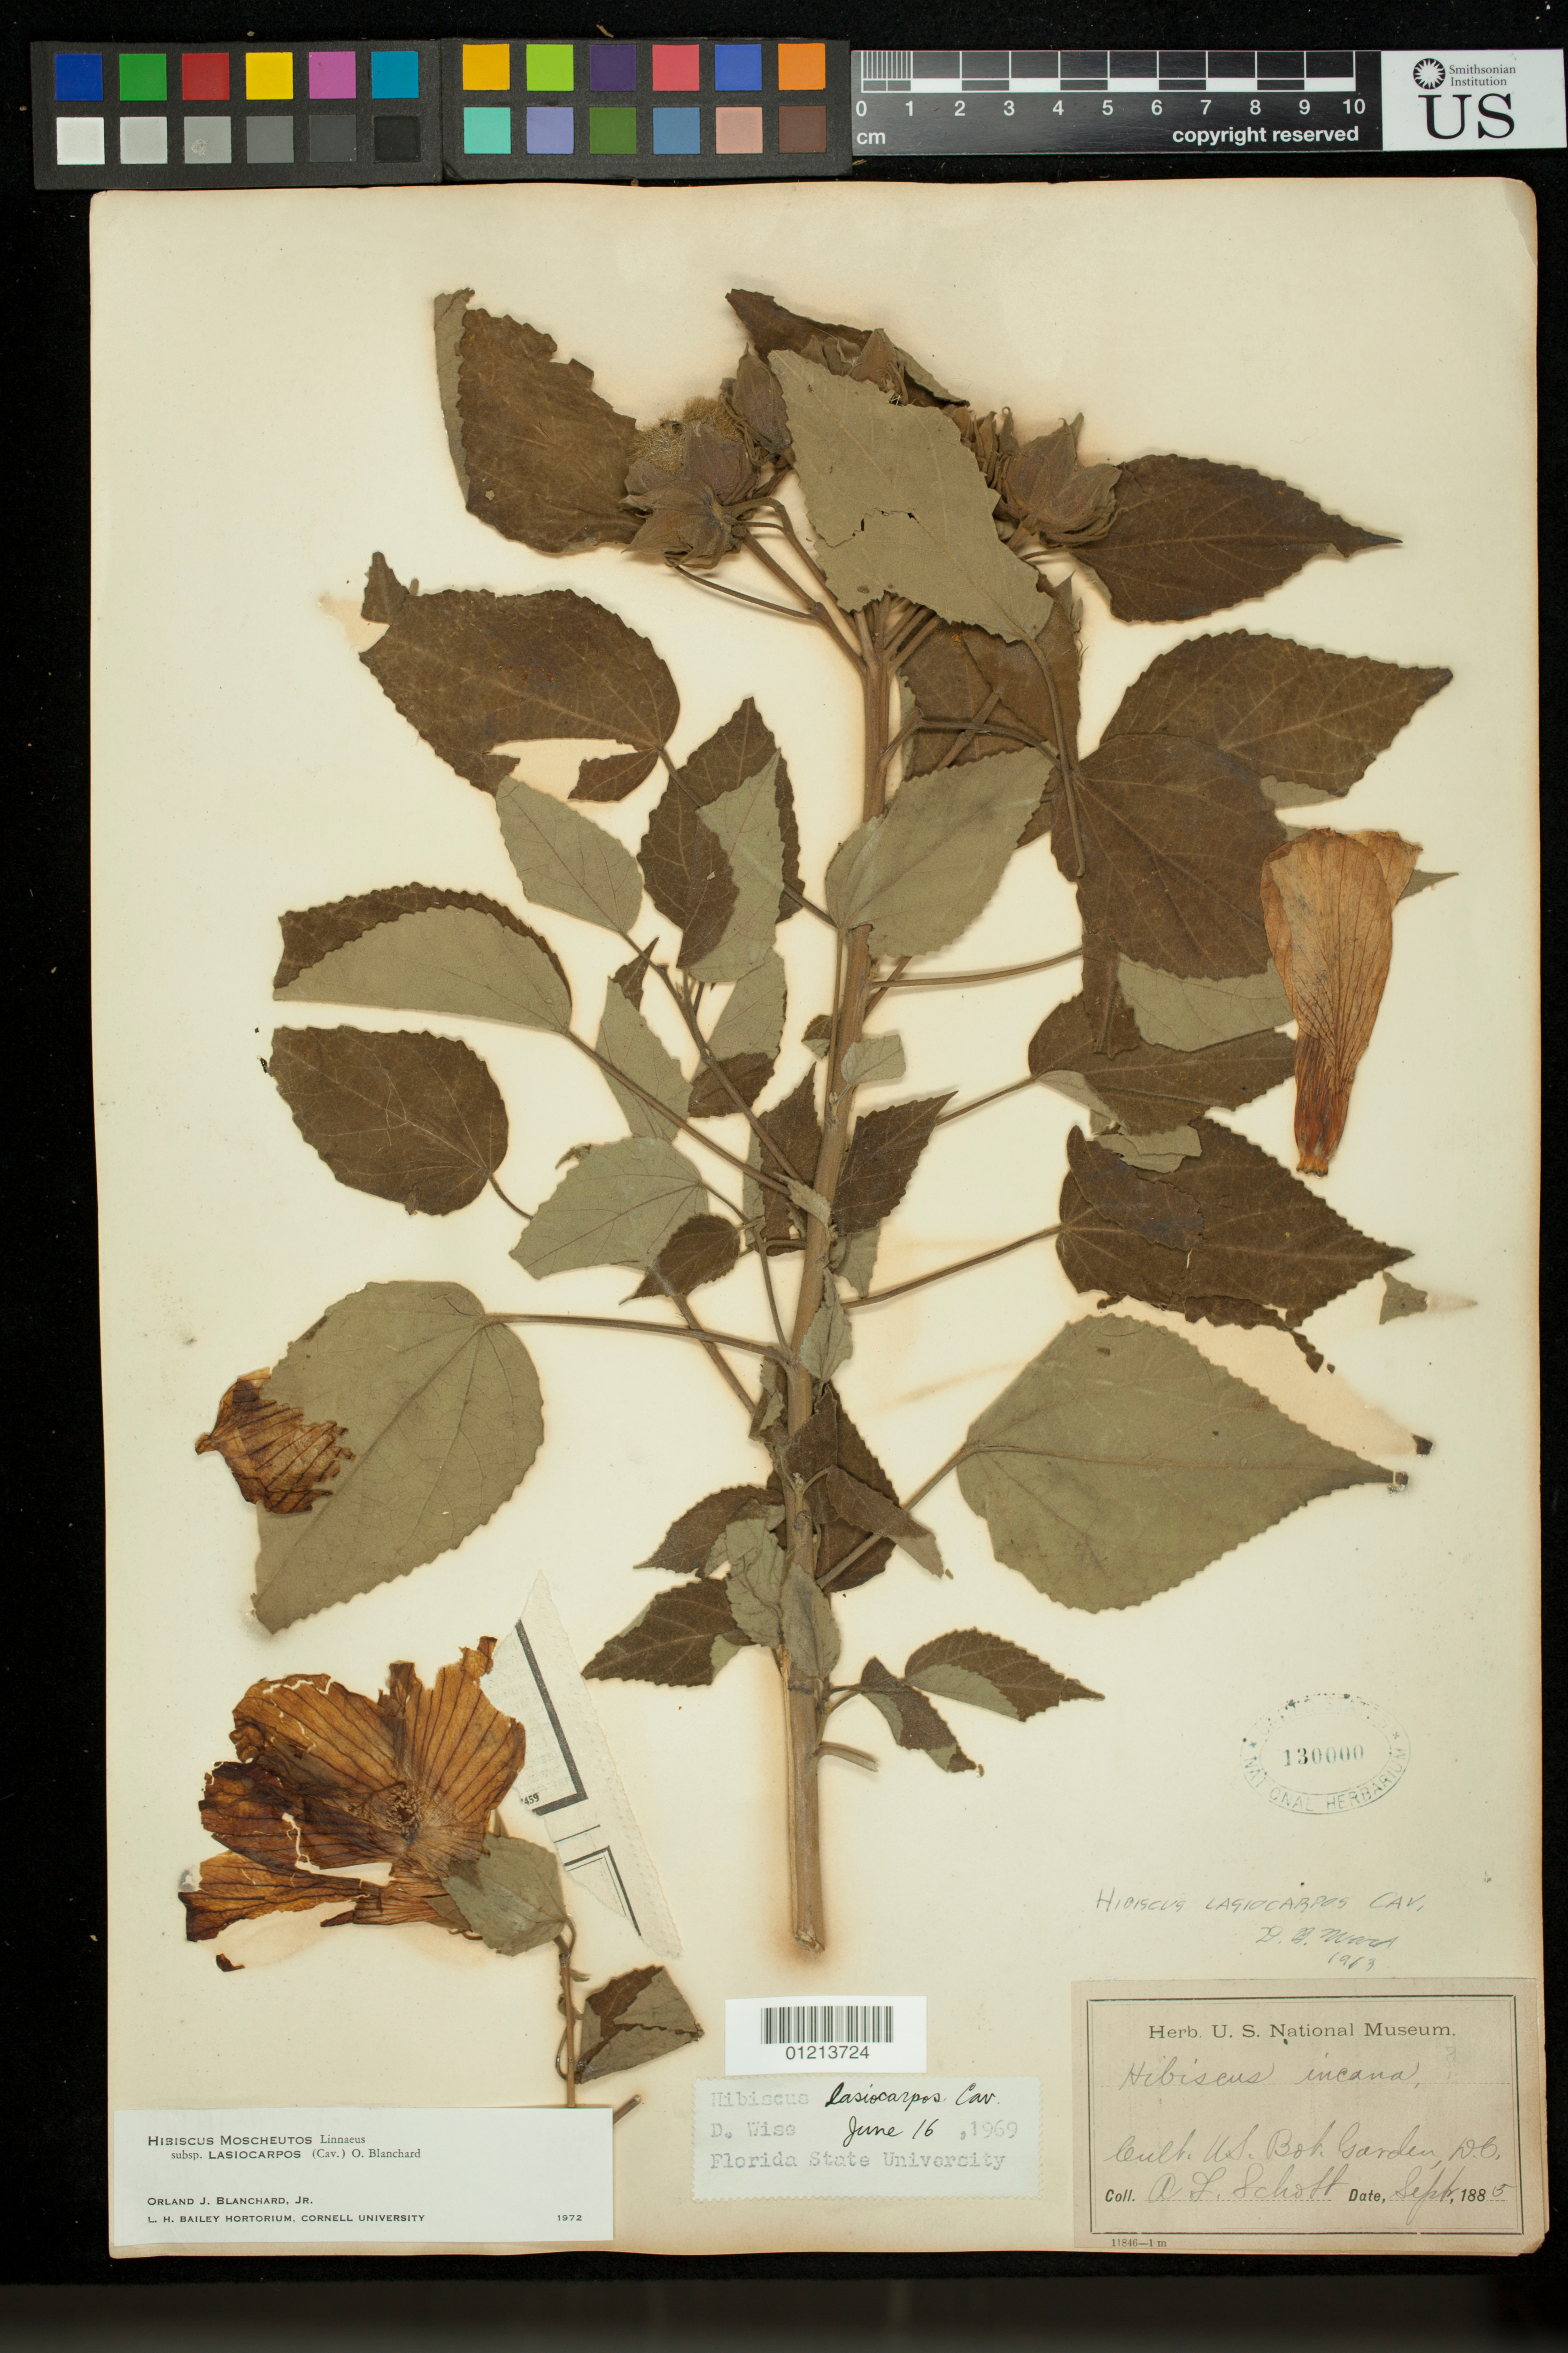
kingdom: Plantae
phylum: Tracheophyta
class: Magnoliopsida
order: Malvales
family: Malvaceae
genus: Hibiscus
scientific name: Hibiscus moscheutos subsp. lasiocarpos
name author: (Cav.) O.J. Blanch.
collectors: A. L. Schott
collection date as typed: Sep 1885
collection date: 1885-09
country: United States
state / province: District of Columbia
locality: Cult. U.S. Bot. Garden, D.C.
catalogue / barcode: US 130000